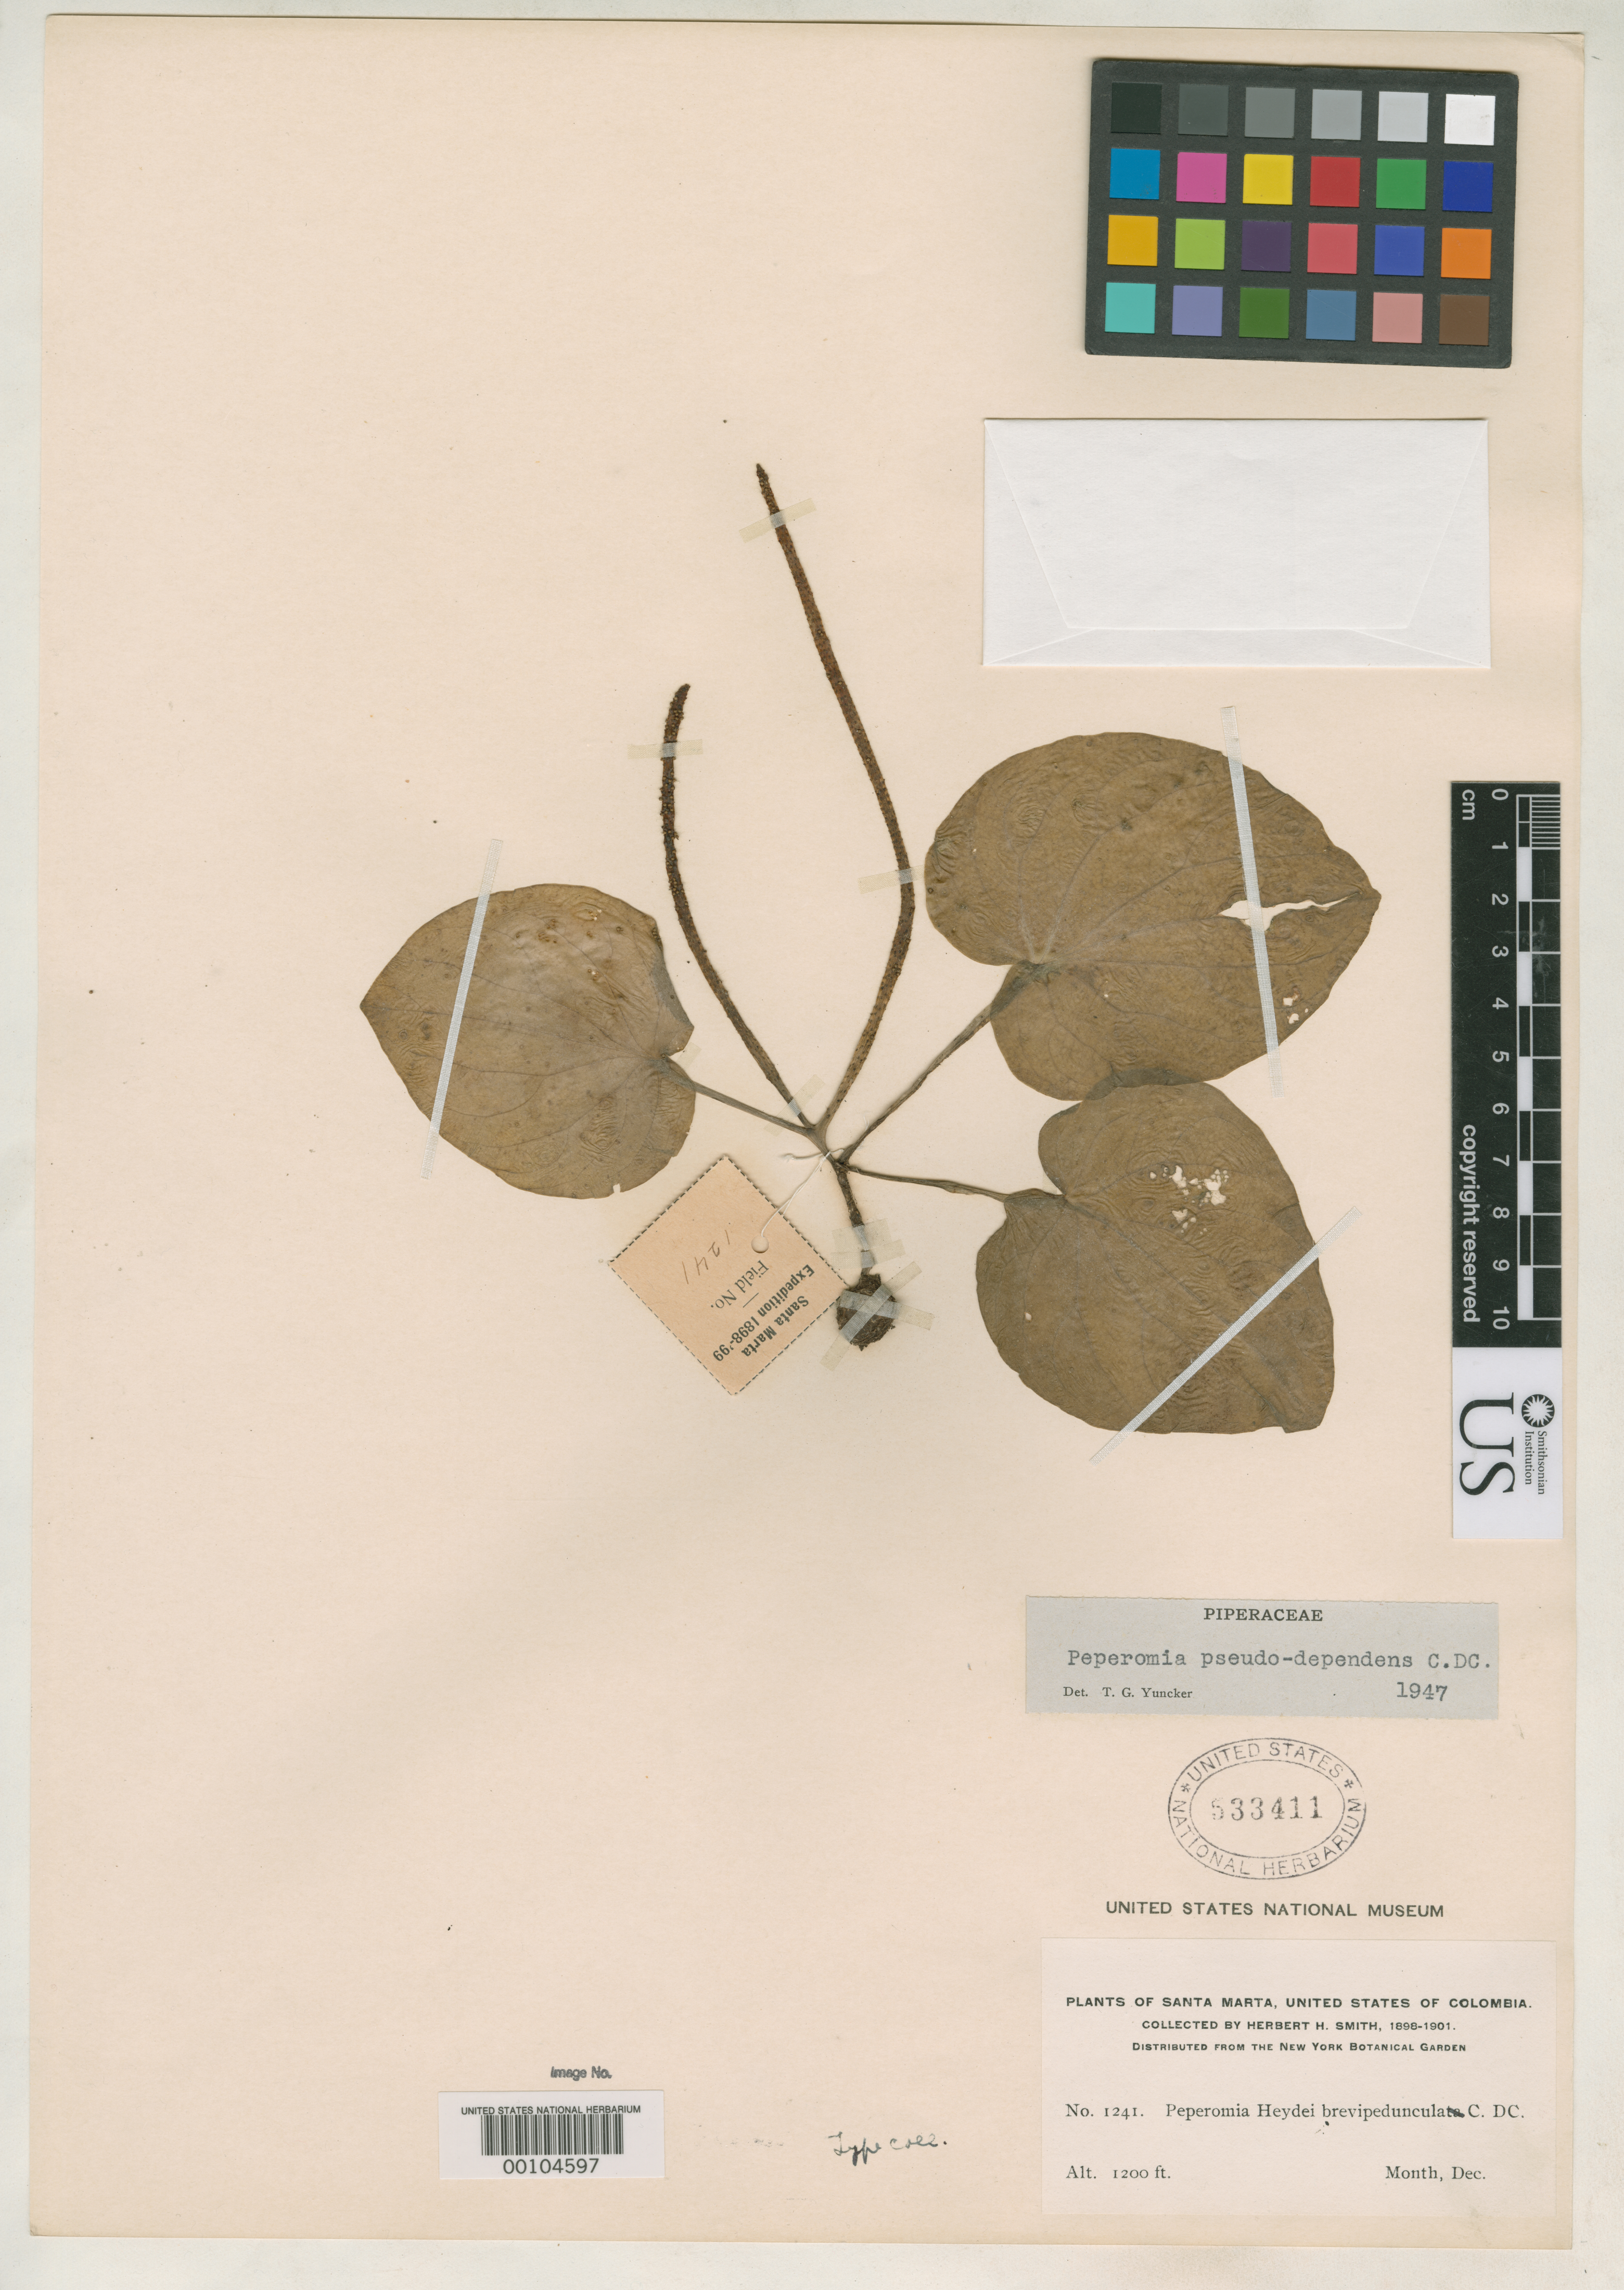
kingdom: Plantae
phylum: Tracheophyta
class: Magnoliopsida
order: Piperales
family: Piperaceae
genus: Peperomia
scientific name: Peperomia heydei var. brevipeduncula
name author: C. DC.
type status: Isotype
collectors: Herbert H. Smith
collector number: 1241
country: Colombia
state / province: Magdalena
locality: Santa Marta, near Ouaca Road.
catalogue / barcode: US 533411